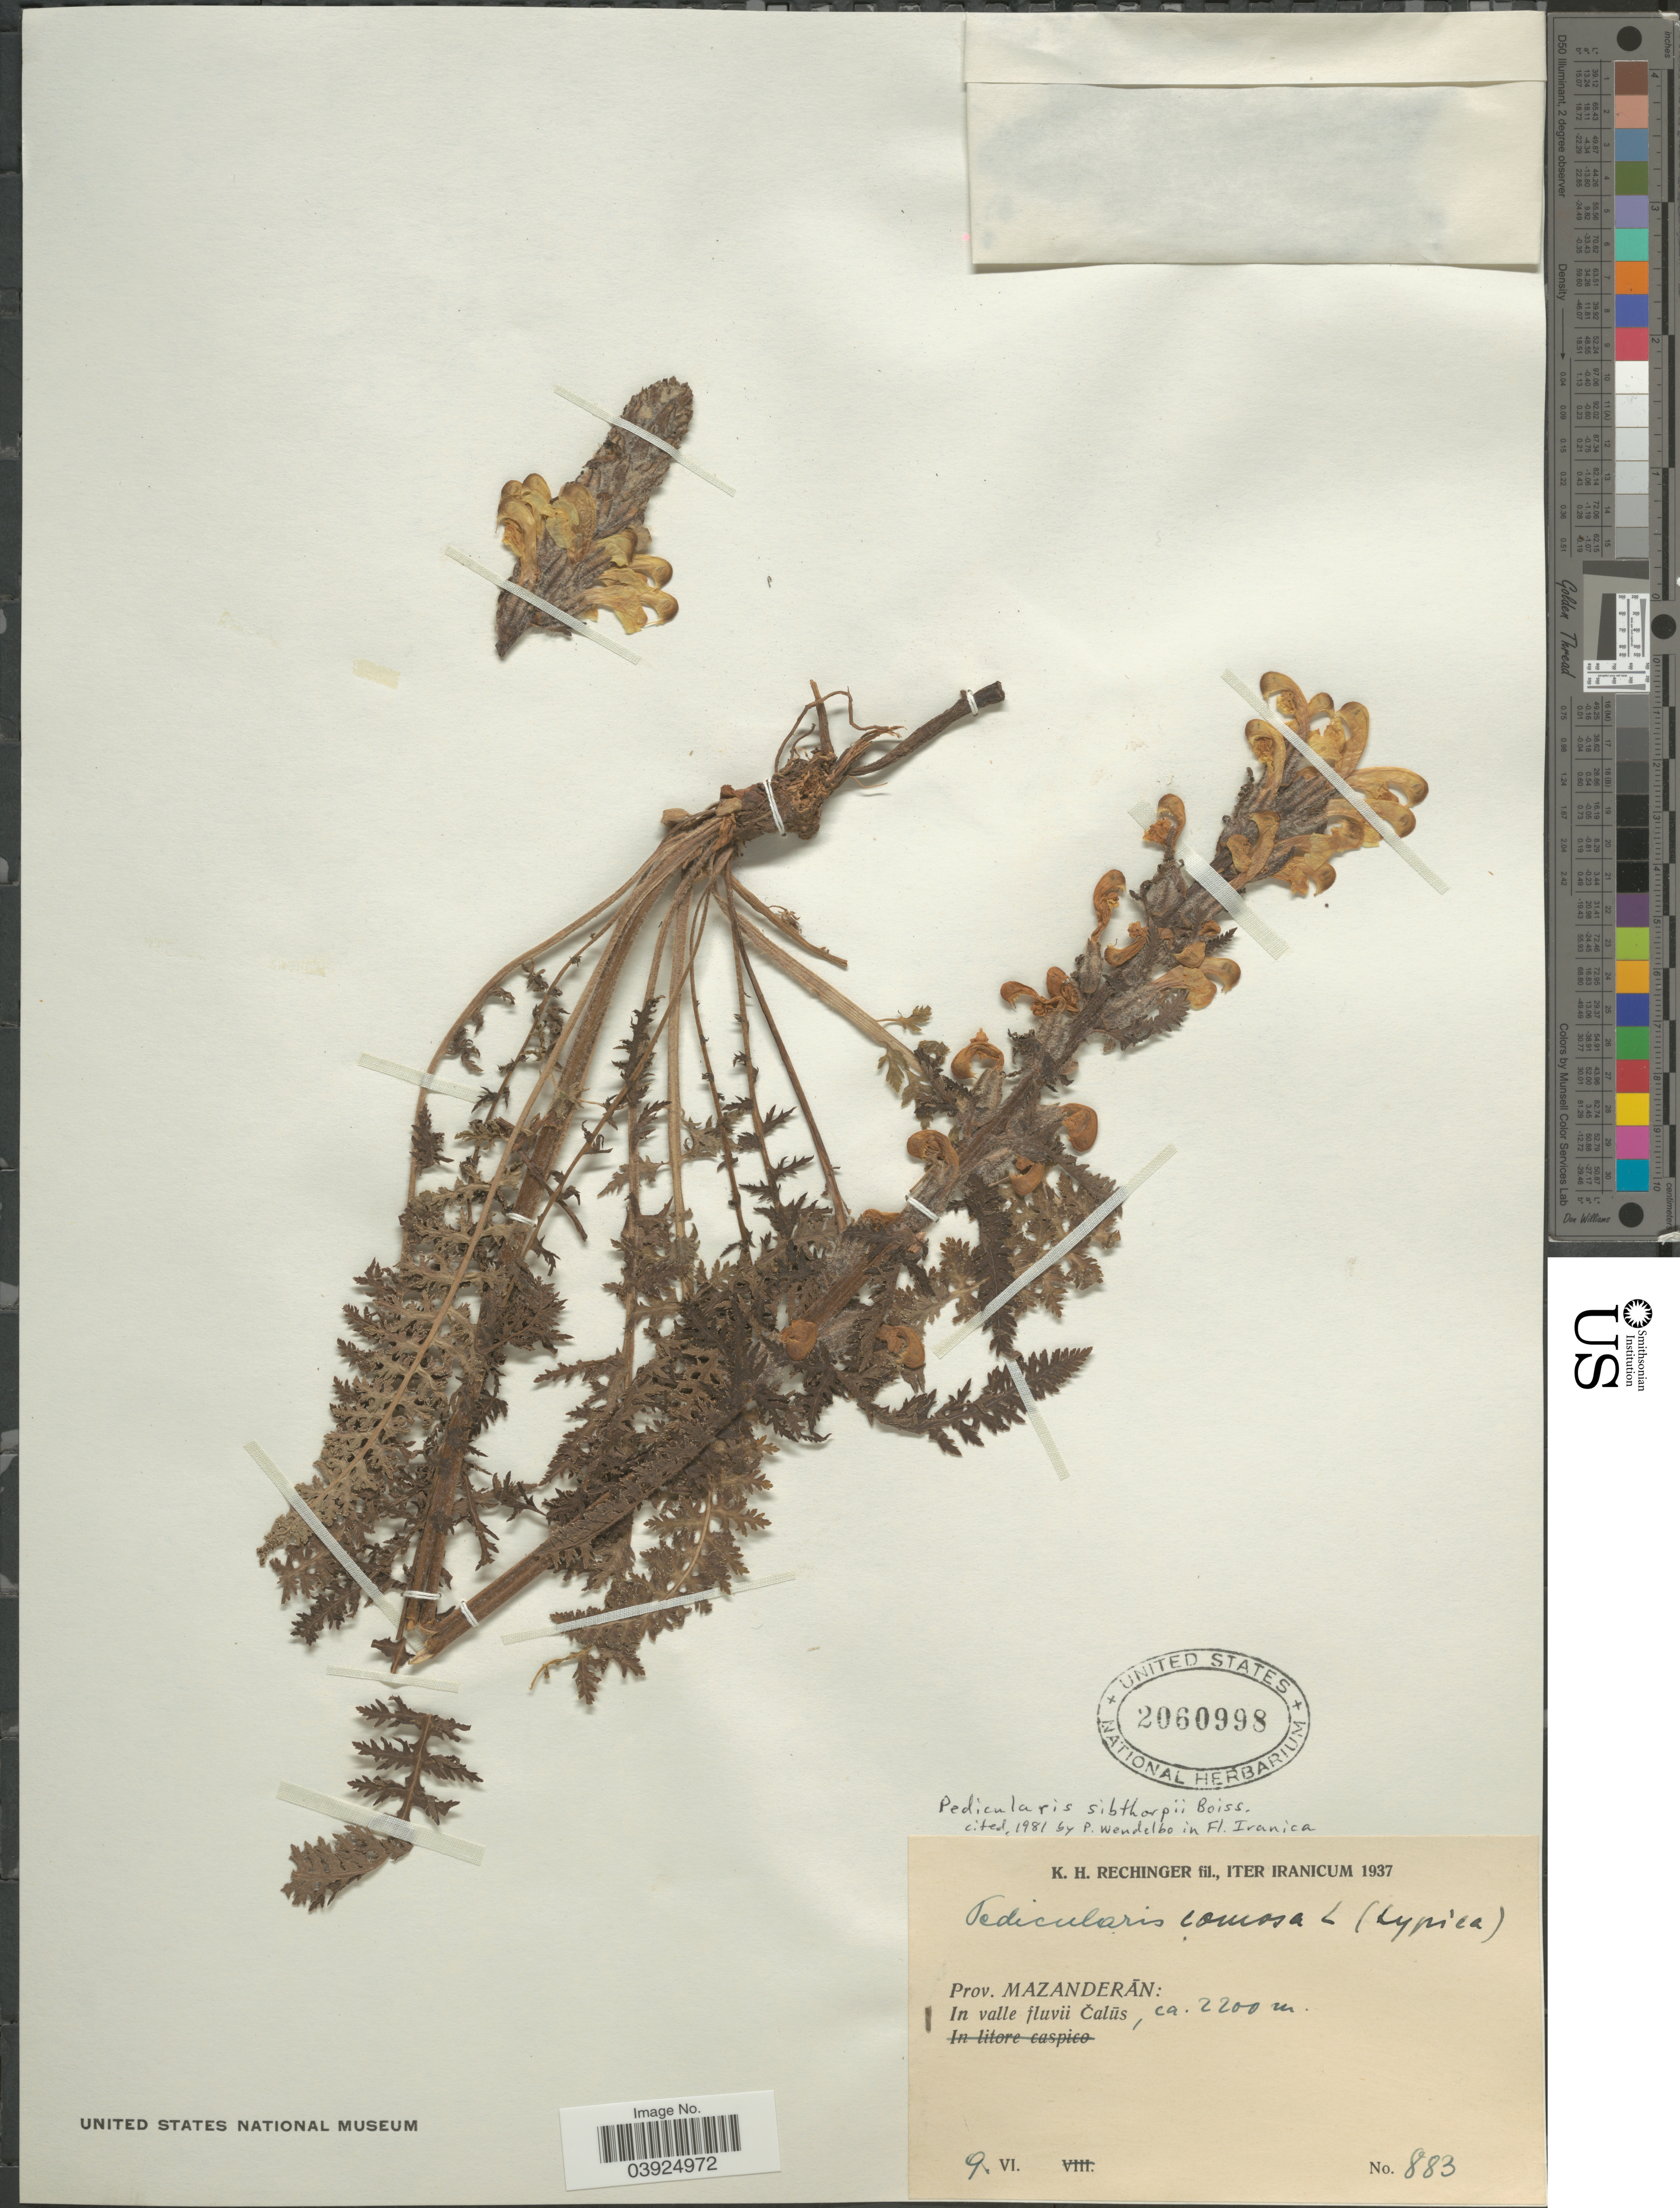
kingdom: Plantae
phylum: Tracheophyta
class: Magnoliopsida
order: Lamiales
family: Orobanchaceae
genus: Pedicularis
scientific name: Pedicularis sibthorpii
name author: Boiss.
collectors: K. H. Rechinger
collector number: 883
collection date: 1937-06-09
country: Iran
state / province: Mazandaran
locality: Prov. Mazanderān: In valle fluvii Čalūs.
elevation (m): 2200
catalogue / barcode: US 2060998